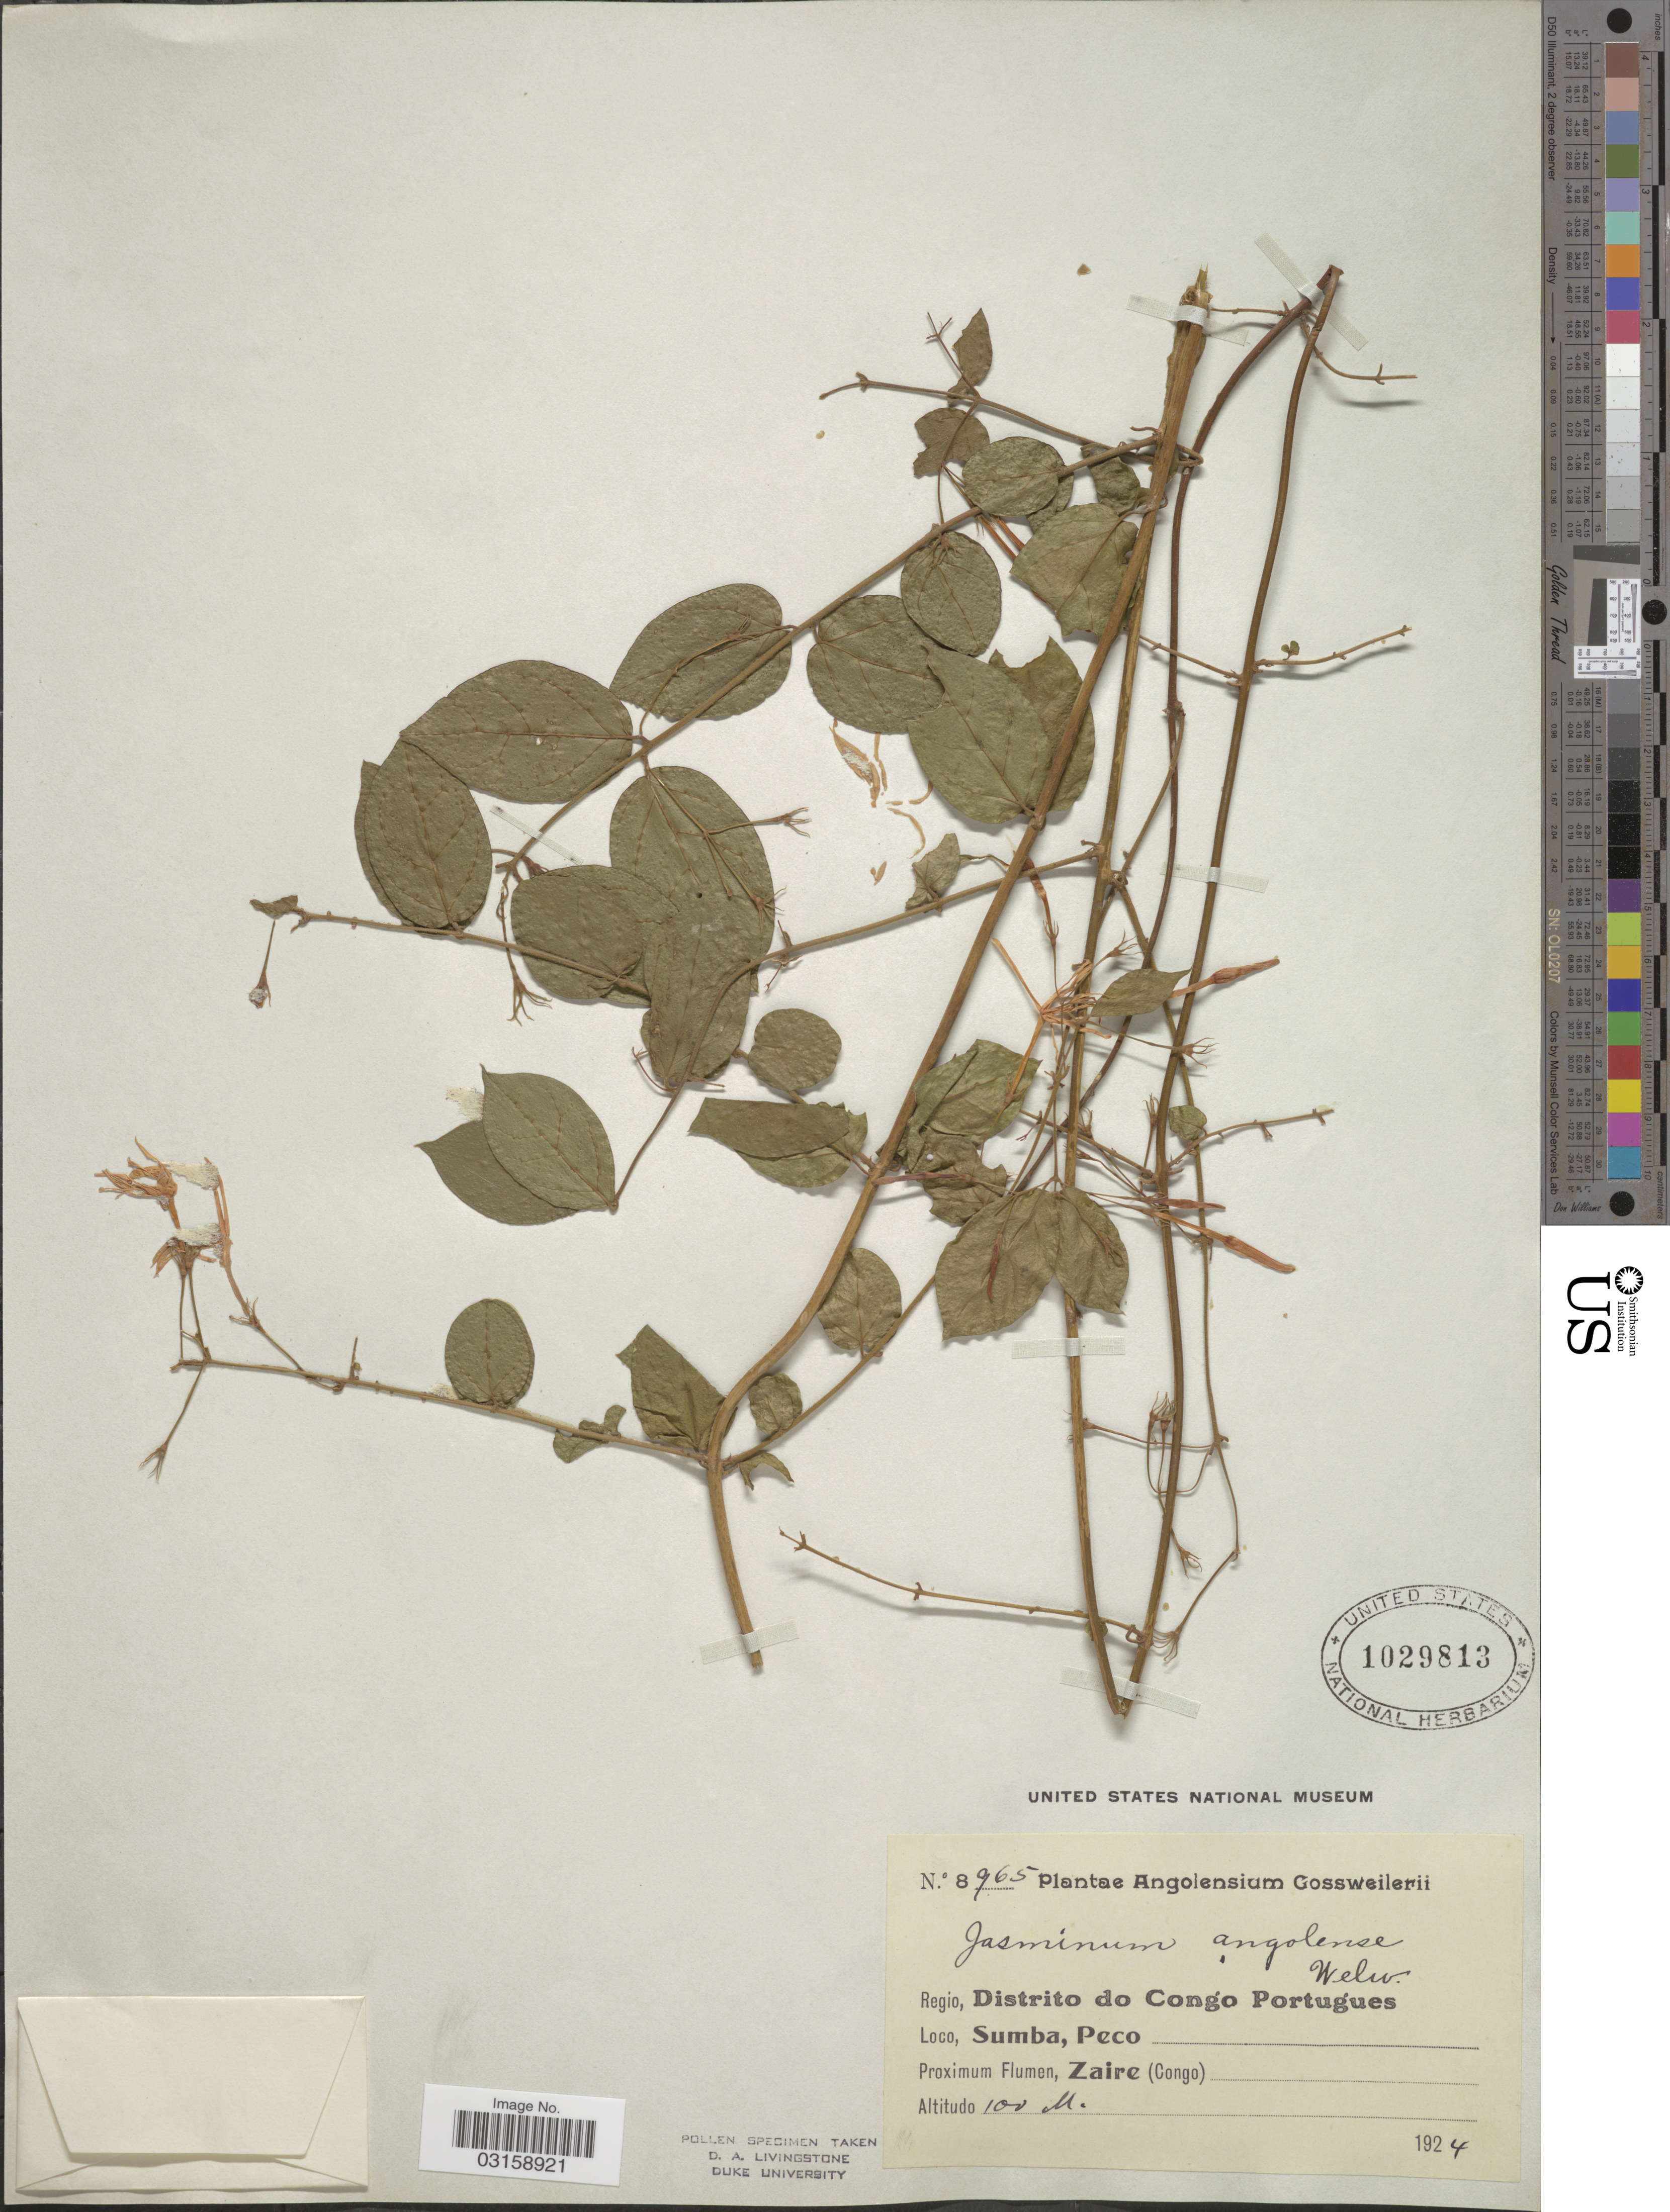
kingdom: Plantae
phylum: Tracheophyta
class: Magnoliopsida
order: Lamiales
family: Oleaceae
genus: Jasminum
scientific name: Jasminum angolense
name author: Baker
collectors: -. Gossweiler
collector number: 8965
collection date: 1924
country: Angola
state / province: Zaire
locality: Angolensium. Regio, Distrito do Congo Portugues. Sumba, Peco. Zaire (Congo).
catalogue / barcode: US 1029813